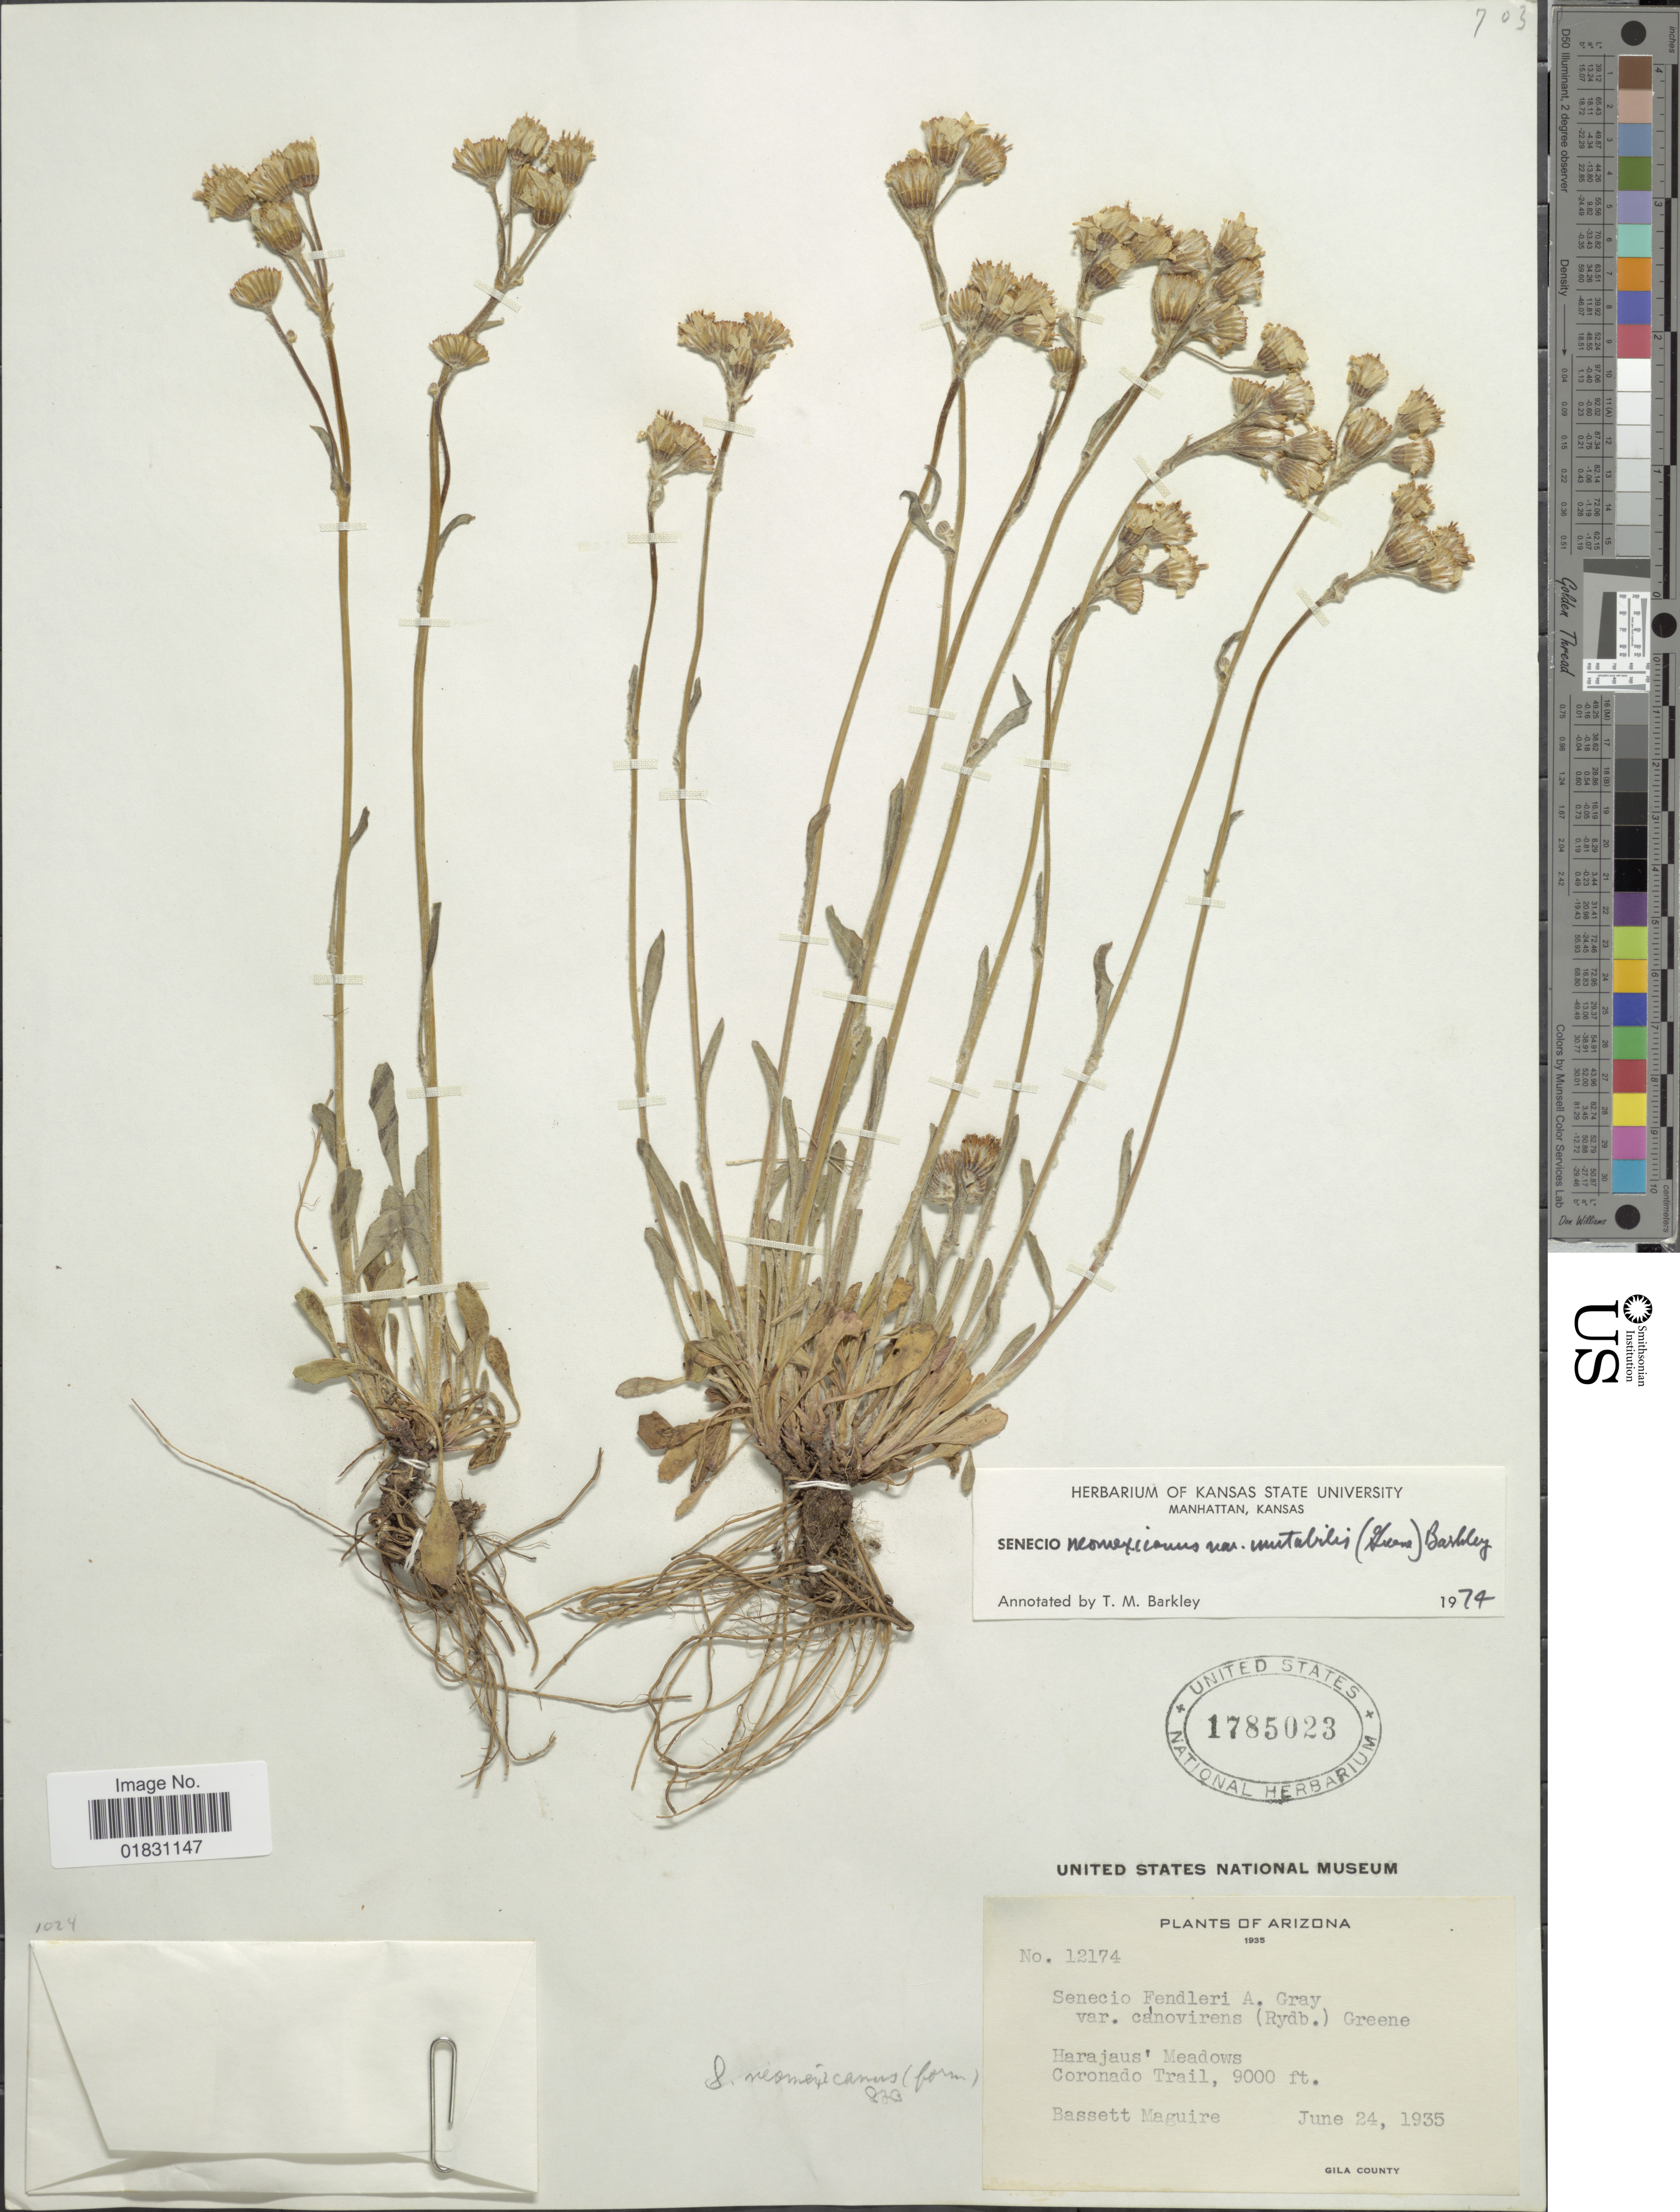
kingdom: Plantae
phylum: Tracheophyta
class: Magnoliopsida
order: Asterales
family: Asteraceae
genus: Packera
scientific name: Packera neomexicana var. mutabilis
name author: (Greene) W.A. Weber & Á. Löve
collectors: B. Maguire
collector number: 12174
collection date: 1935-06-24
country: United States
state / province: Arizona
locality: Harajaus' Meadows, Coronado Trail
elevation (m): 2743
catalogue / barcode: US 1785023